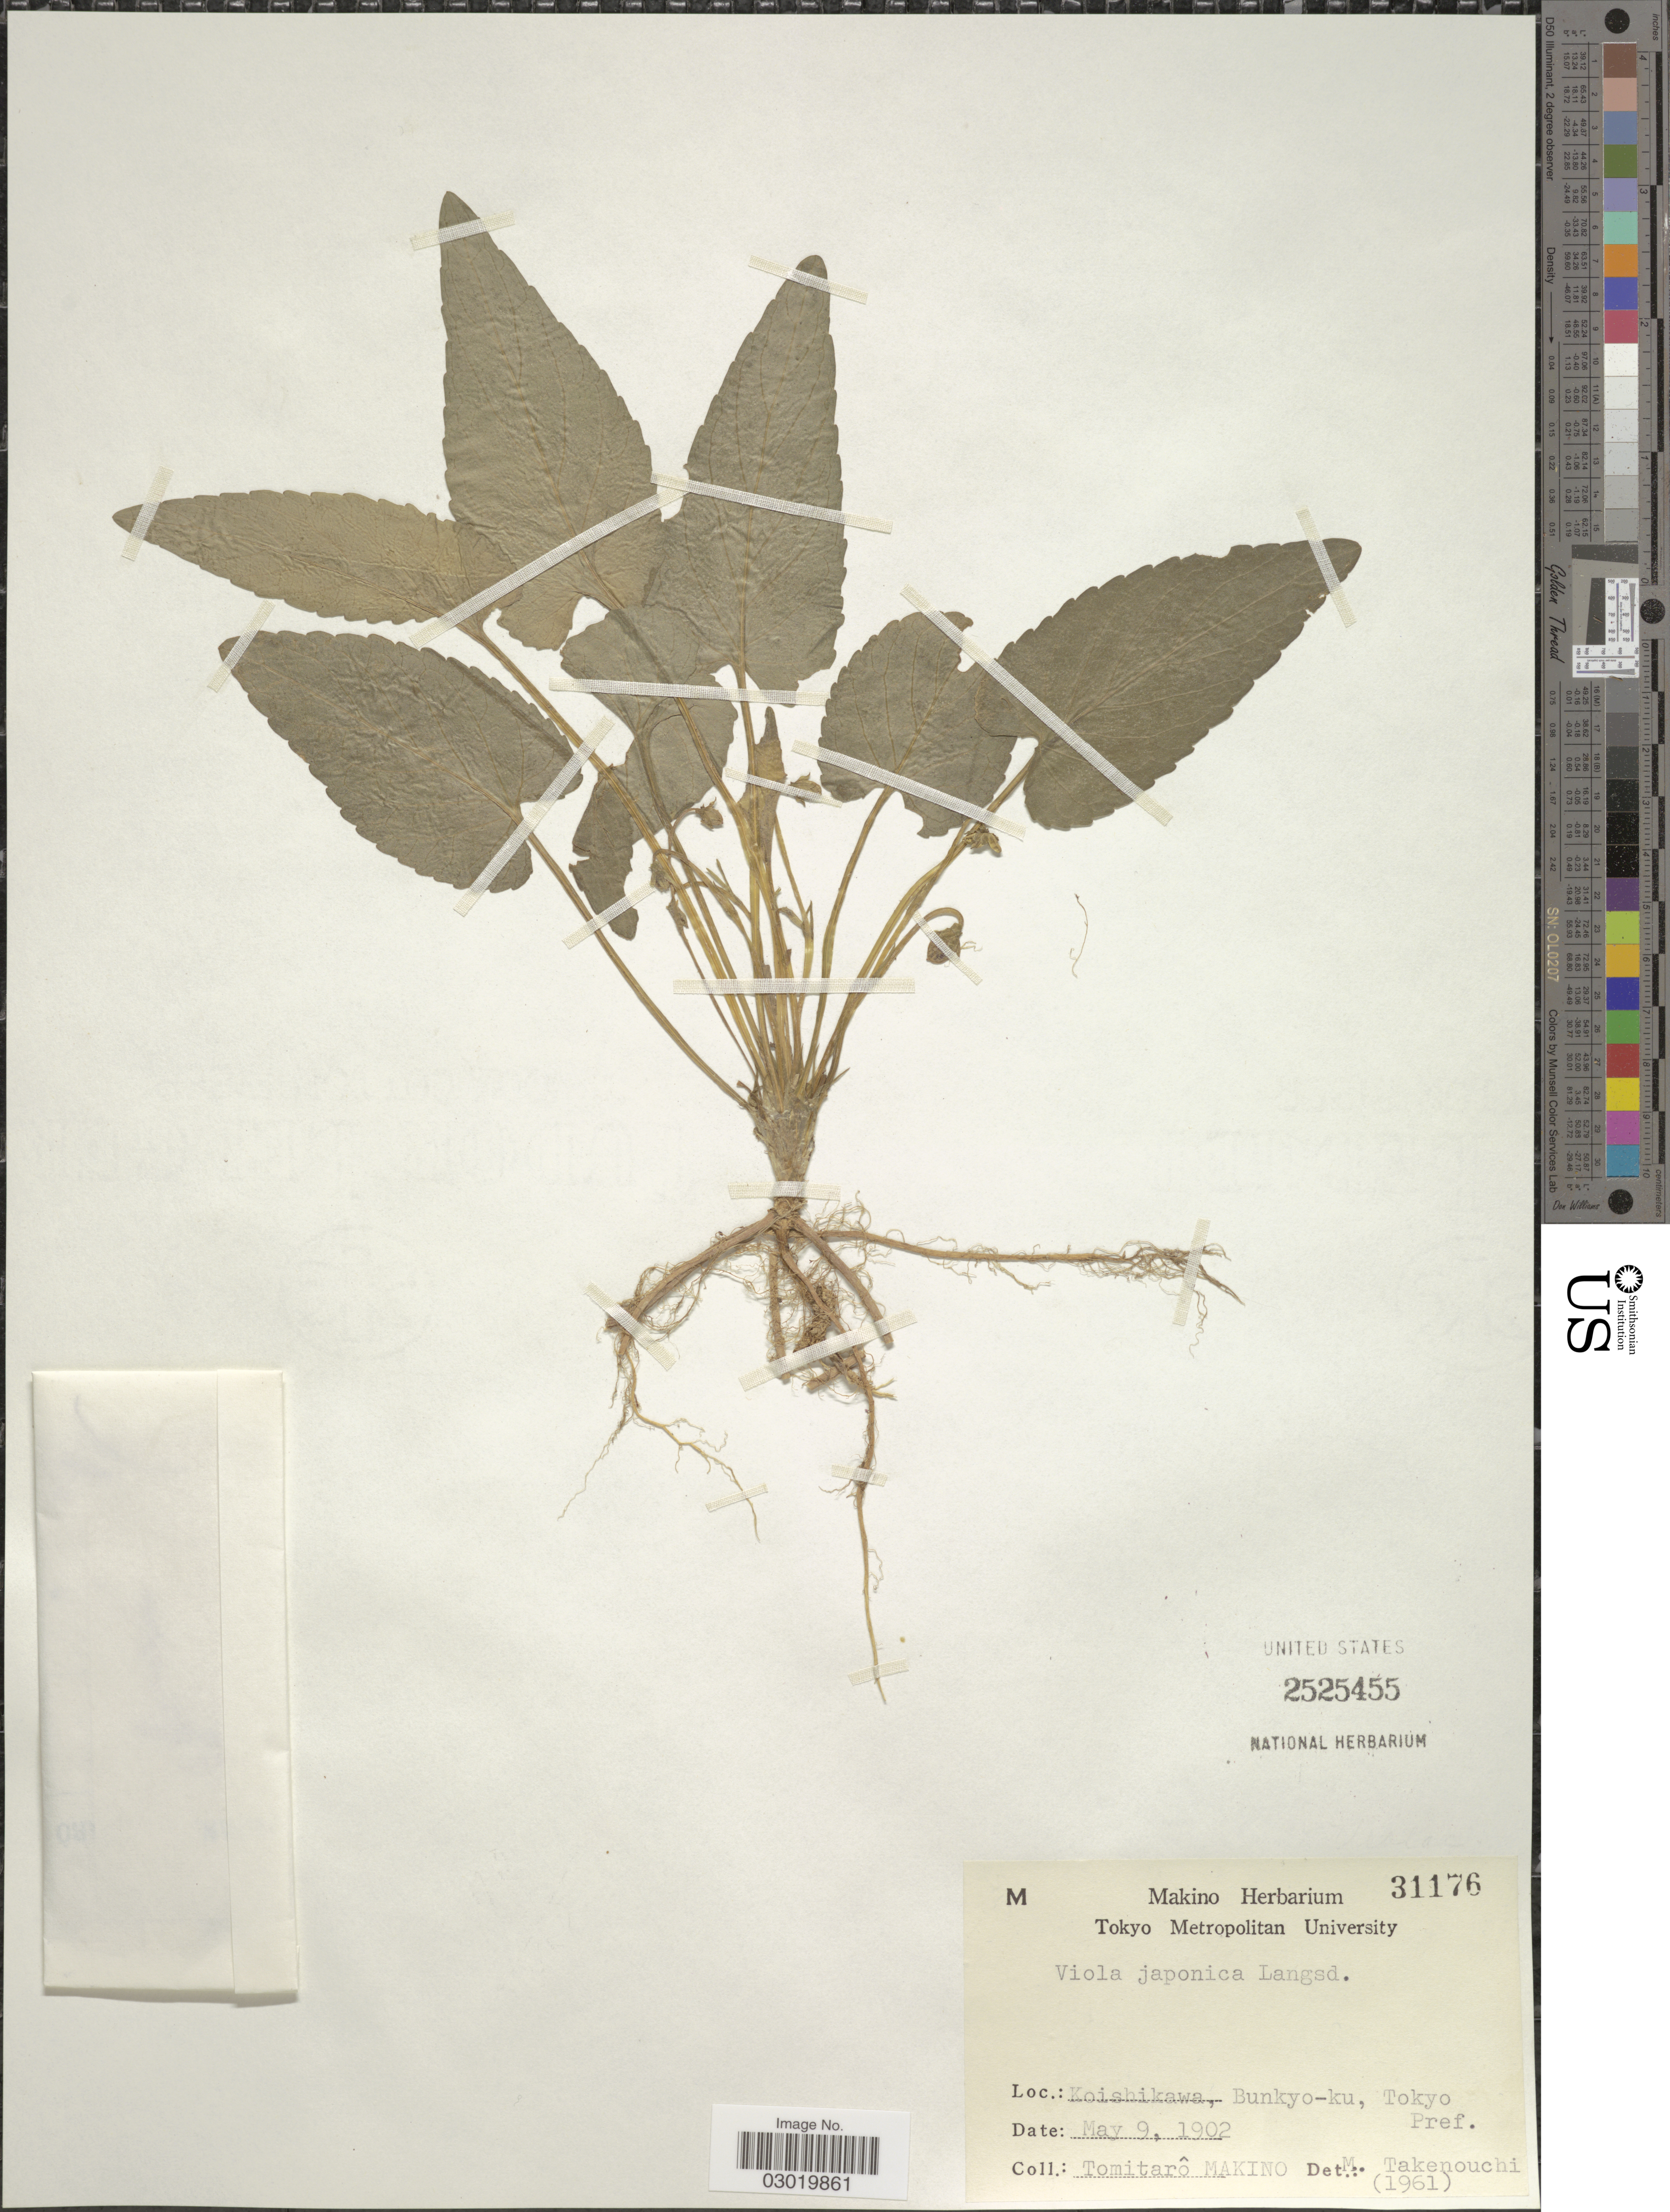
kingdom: Plantae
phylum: Tracheophyta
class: Magnoliopsida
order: Malpighiales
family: Violaceae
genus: Viola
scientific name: Viola japonica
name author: Langsd. ex DC.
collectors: T. Makino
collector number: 31176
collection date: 1902-05-09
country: Japan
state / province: Tokyo, Federal City of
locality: Koishikawa, Bunkyo-ku, Tokyo Pref.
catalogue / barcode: US 2525455